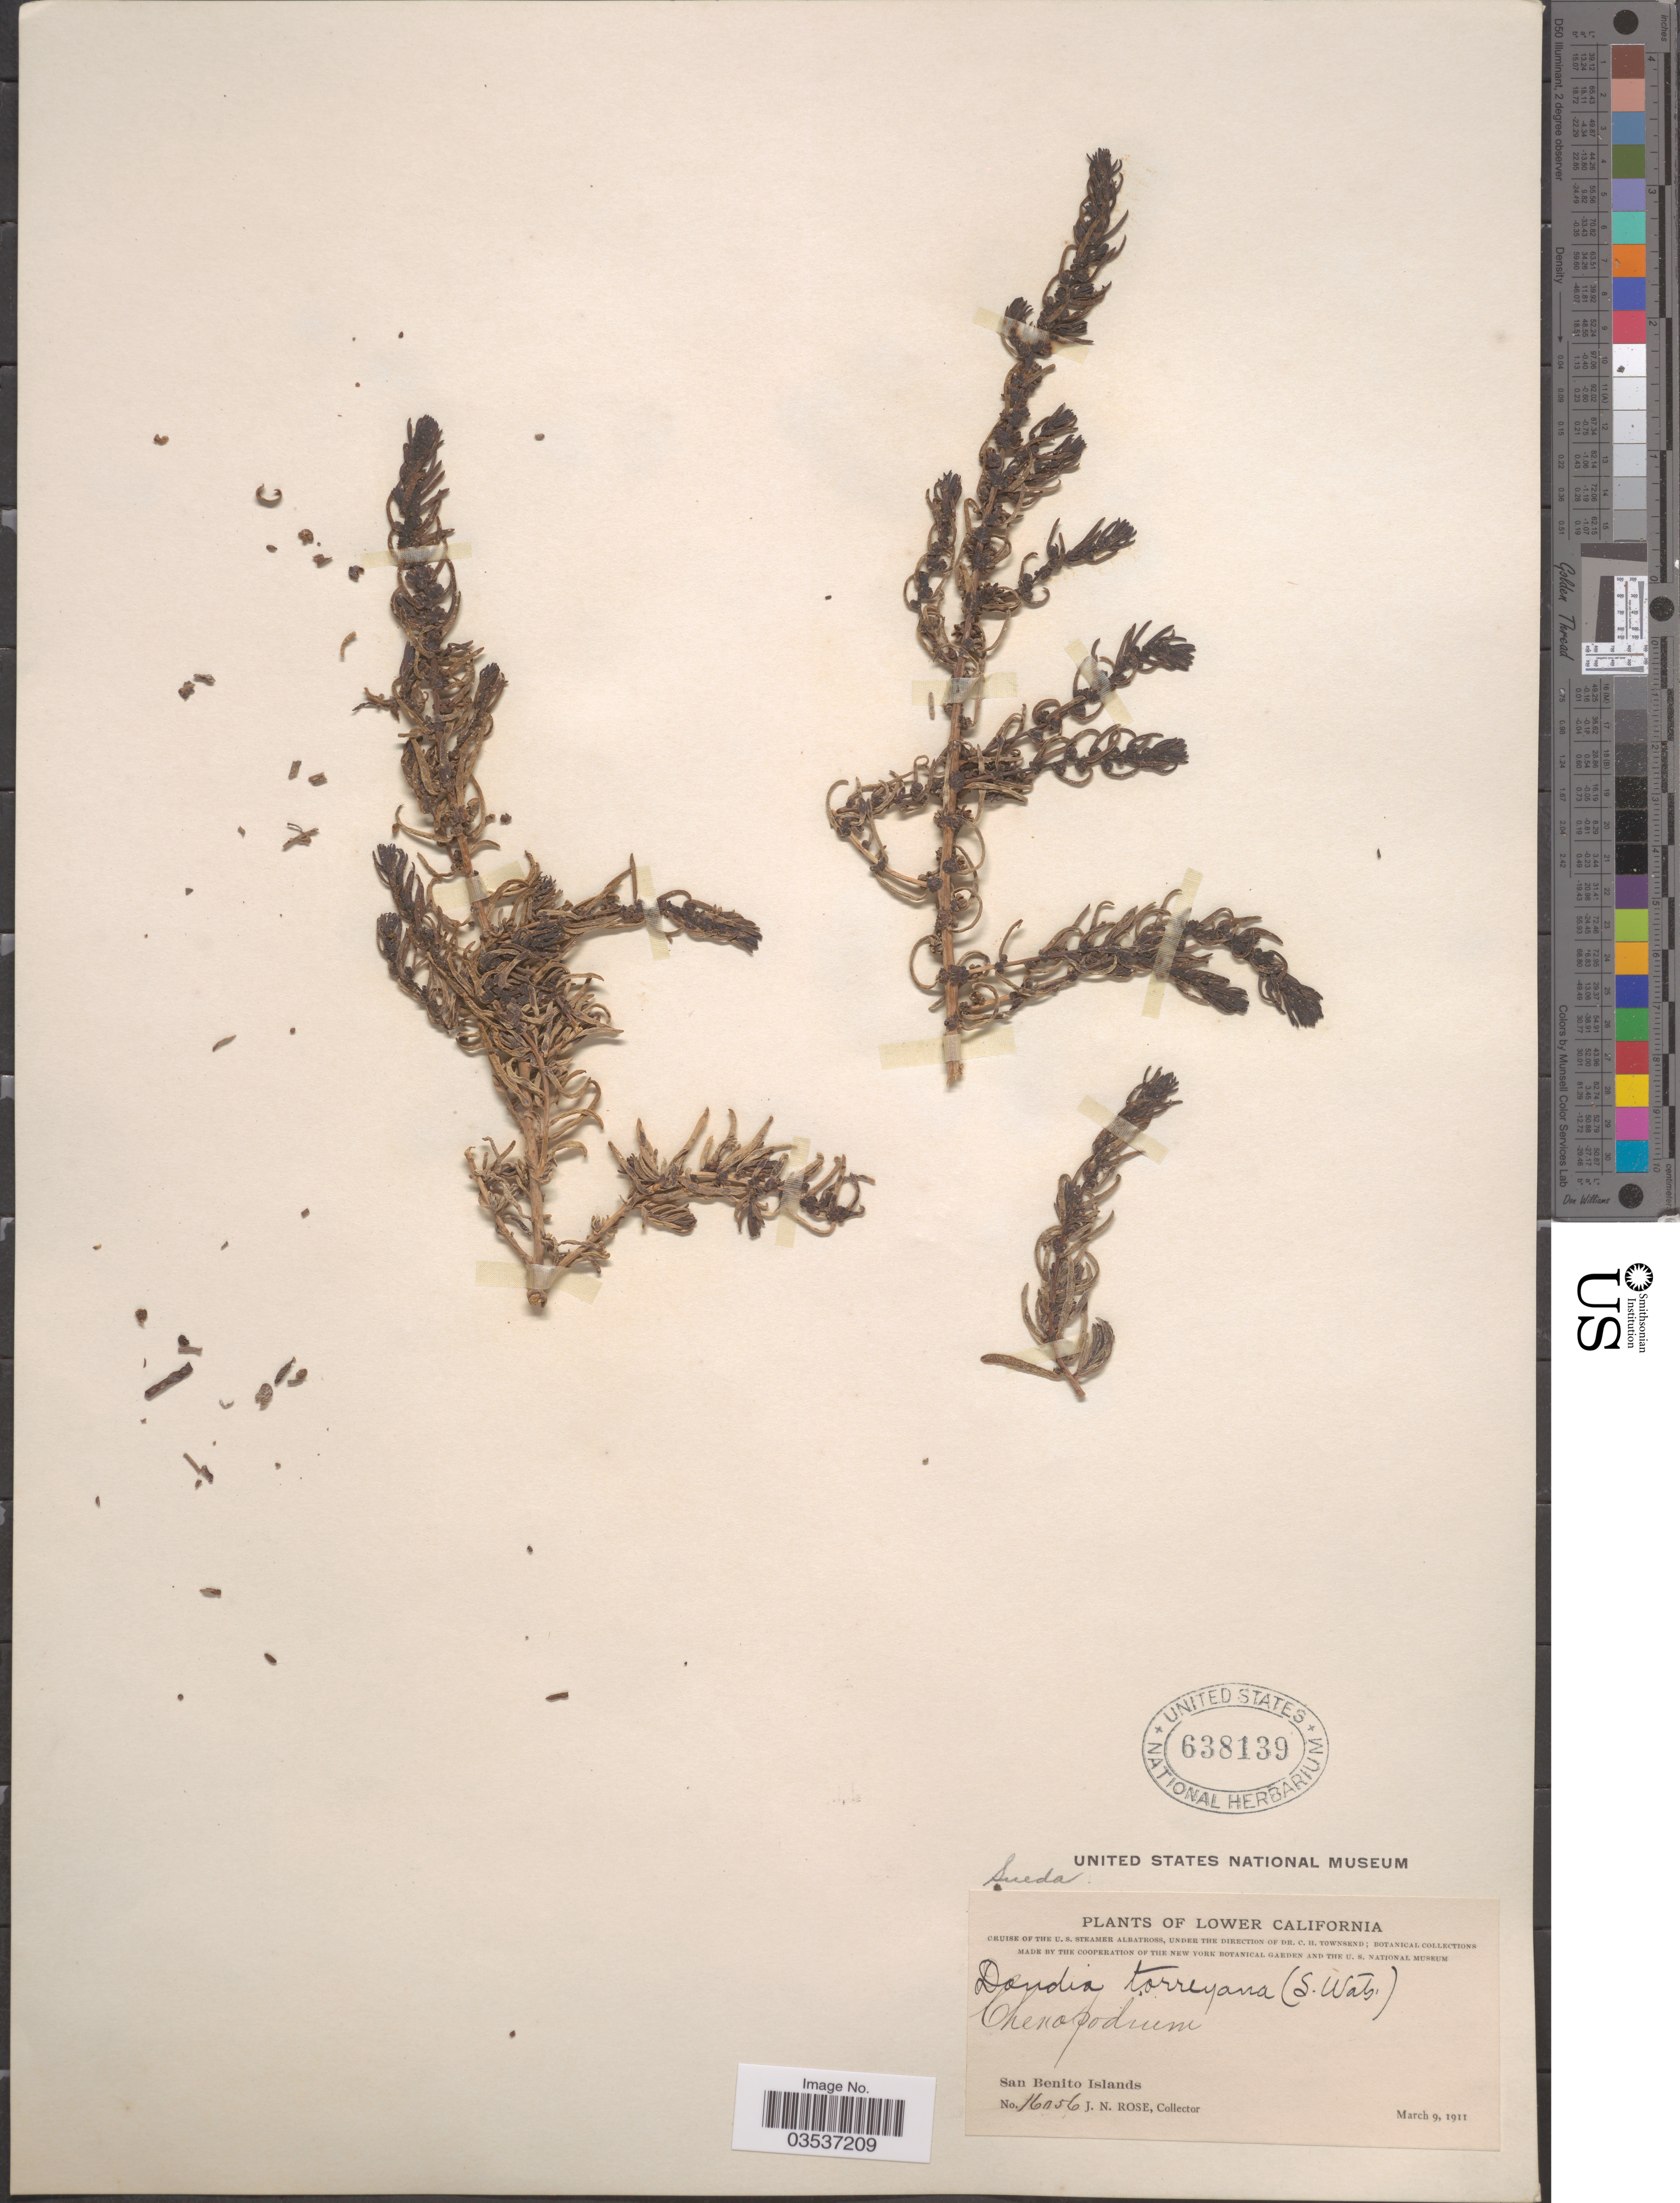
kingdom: Plantae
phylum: Tracheophyta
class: Magnoliopsida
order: Caryophyllales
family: Amaranthaceae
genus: Suaeda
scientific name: Suaeda californica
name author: S. Watson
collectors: J. N. Rose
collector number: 16056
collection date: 1911-03-09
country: Mexico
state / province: Baja California Norte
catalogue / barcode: US 638139